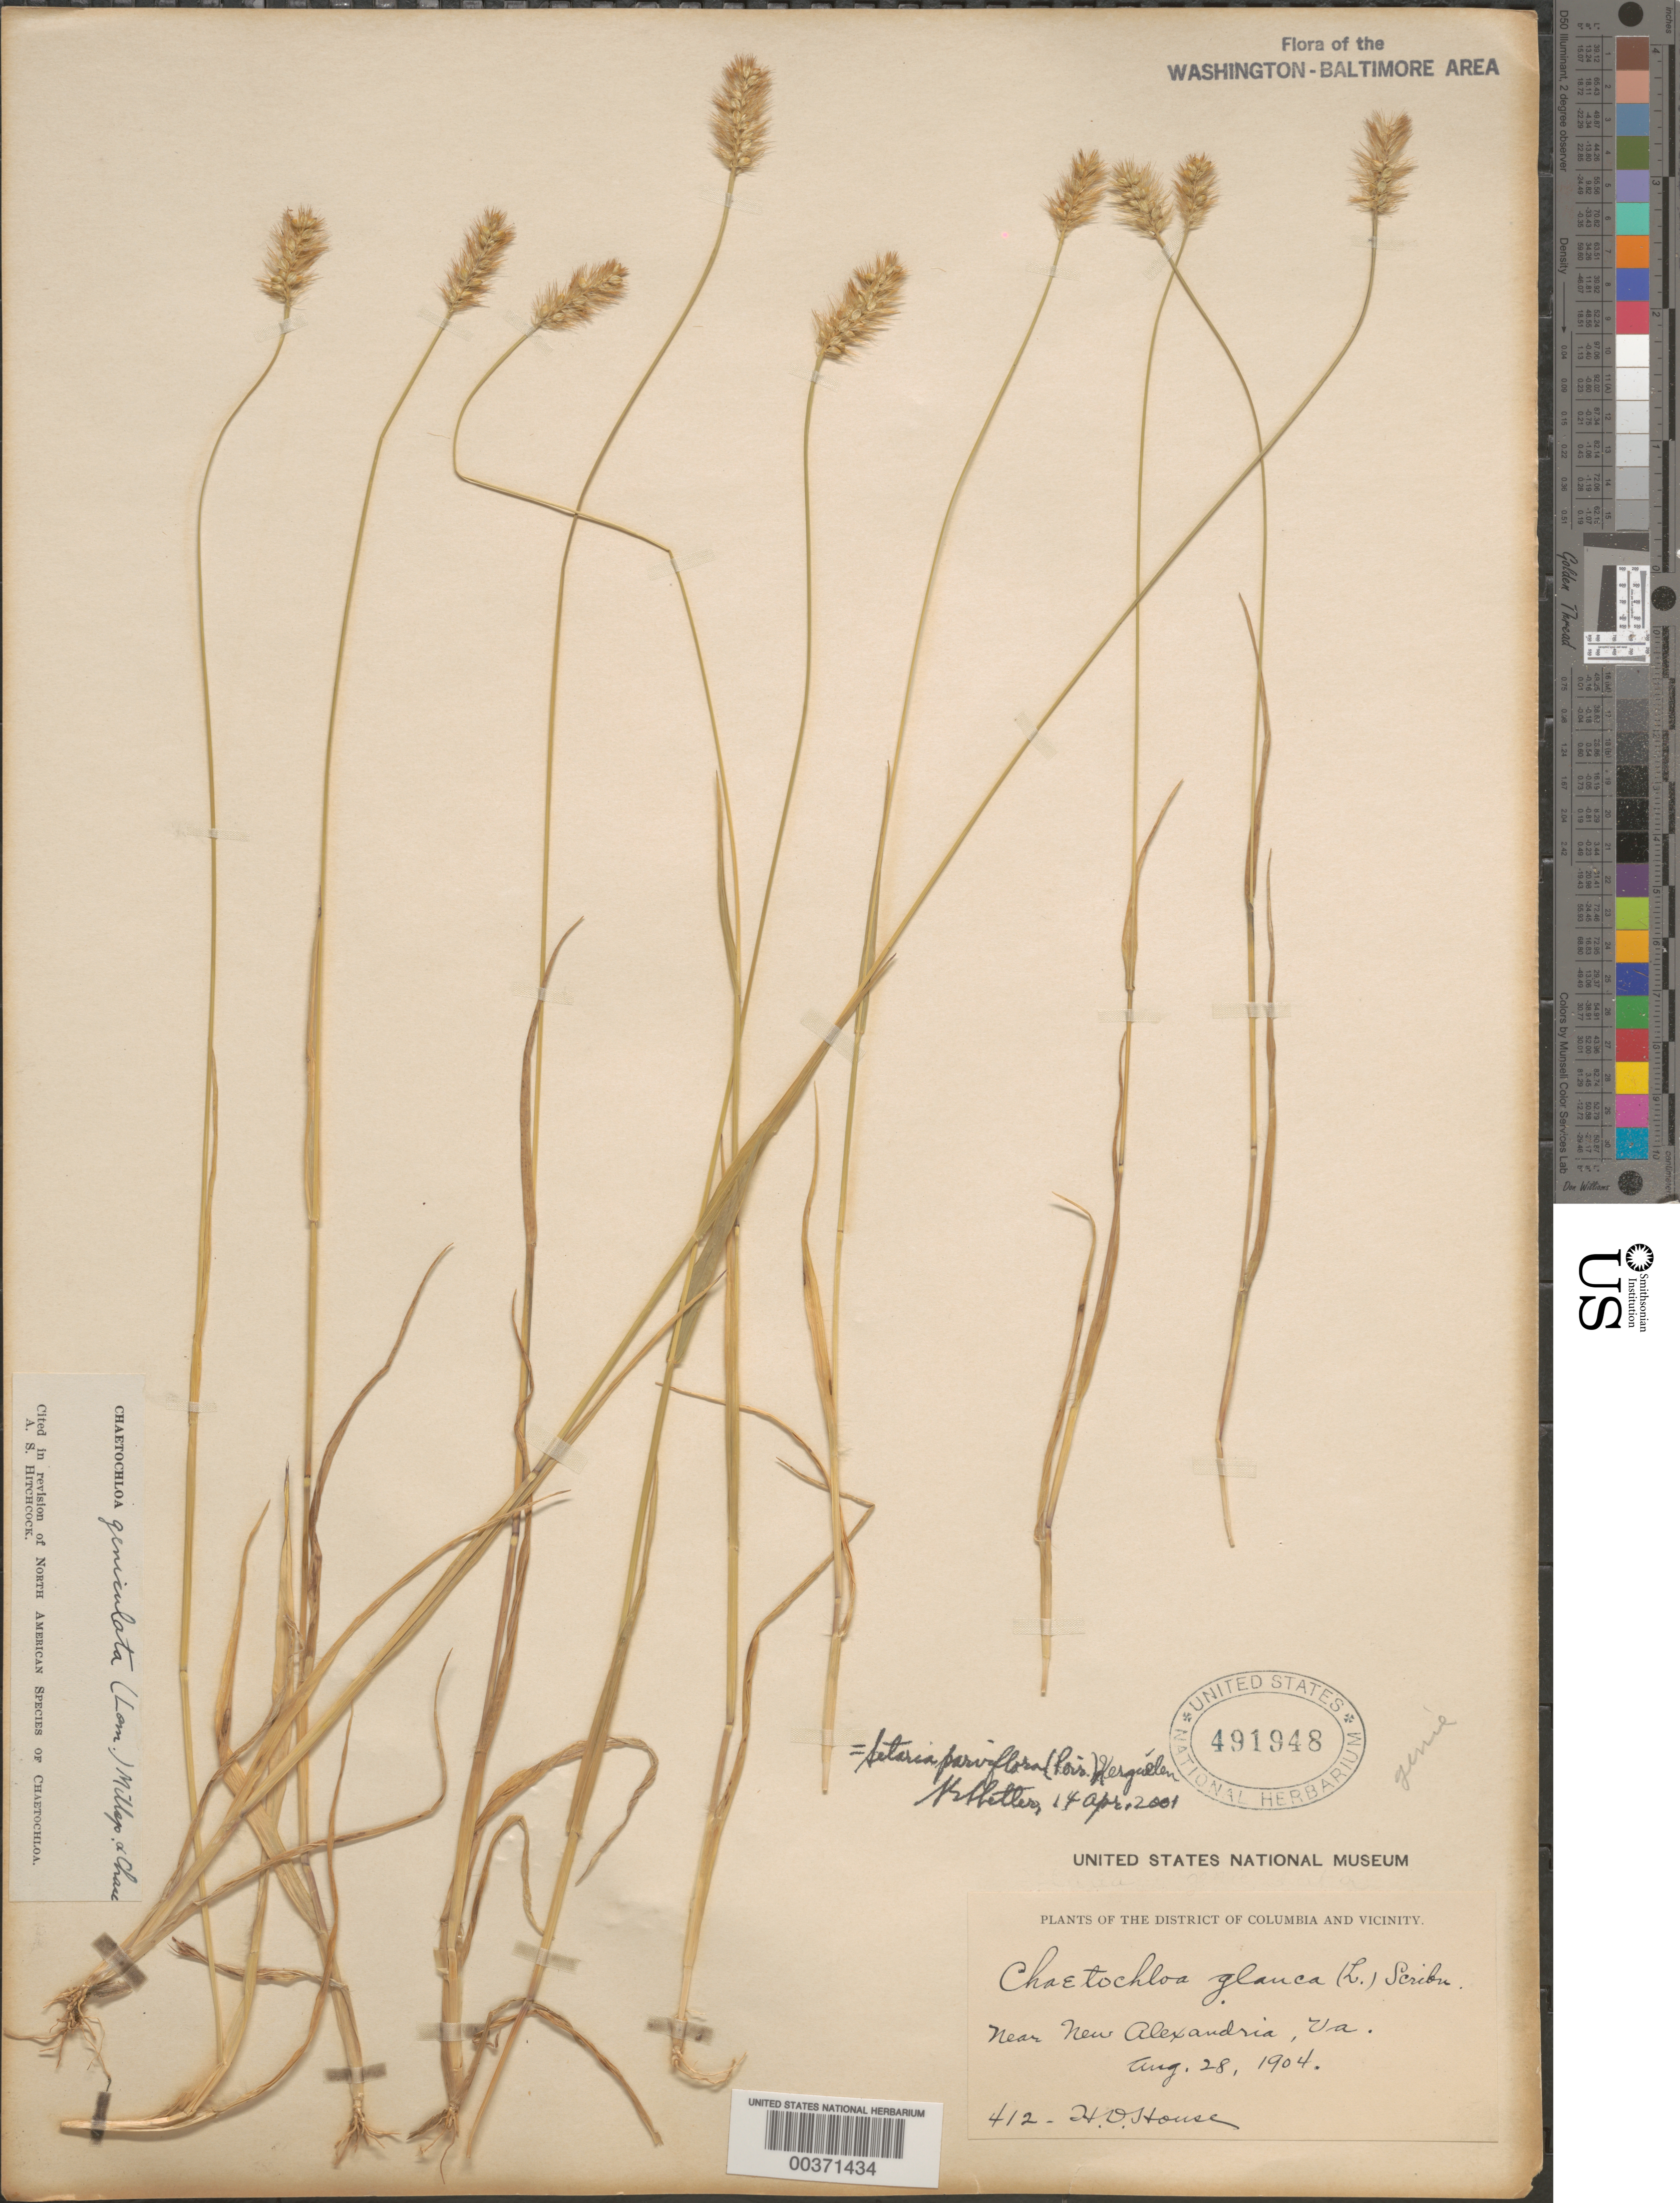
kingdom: Plantae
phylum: Tracheophyta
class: Liliopsida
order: Poales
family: Poaceae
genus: Setaria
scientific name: Setaria parviflora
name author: (Poir.) Kerguélen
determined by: Shetler, Stanwyn G., (US), NMNH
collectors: H. D. House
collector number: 412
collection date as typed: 28 Aug 1904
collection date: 1904-08-28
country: United States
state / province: Virginia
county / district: Arlington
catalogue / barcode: US 491948